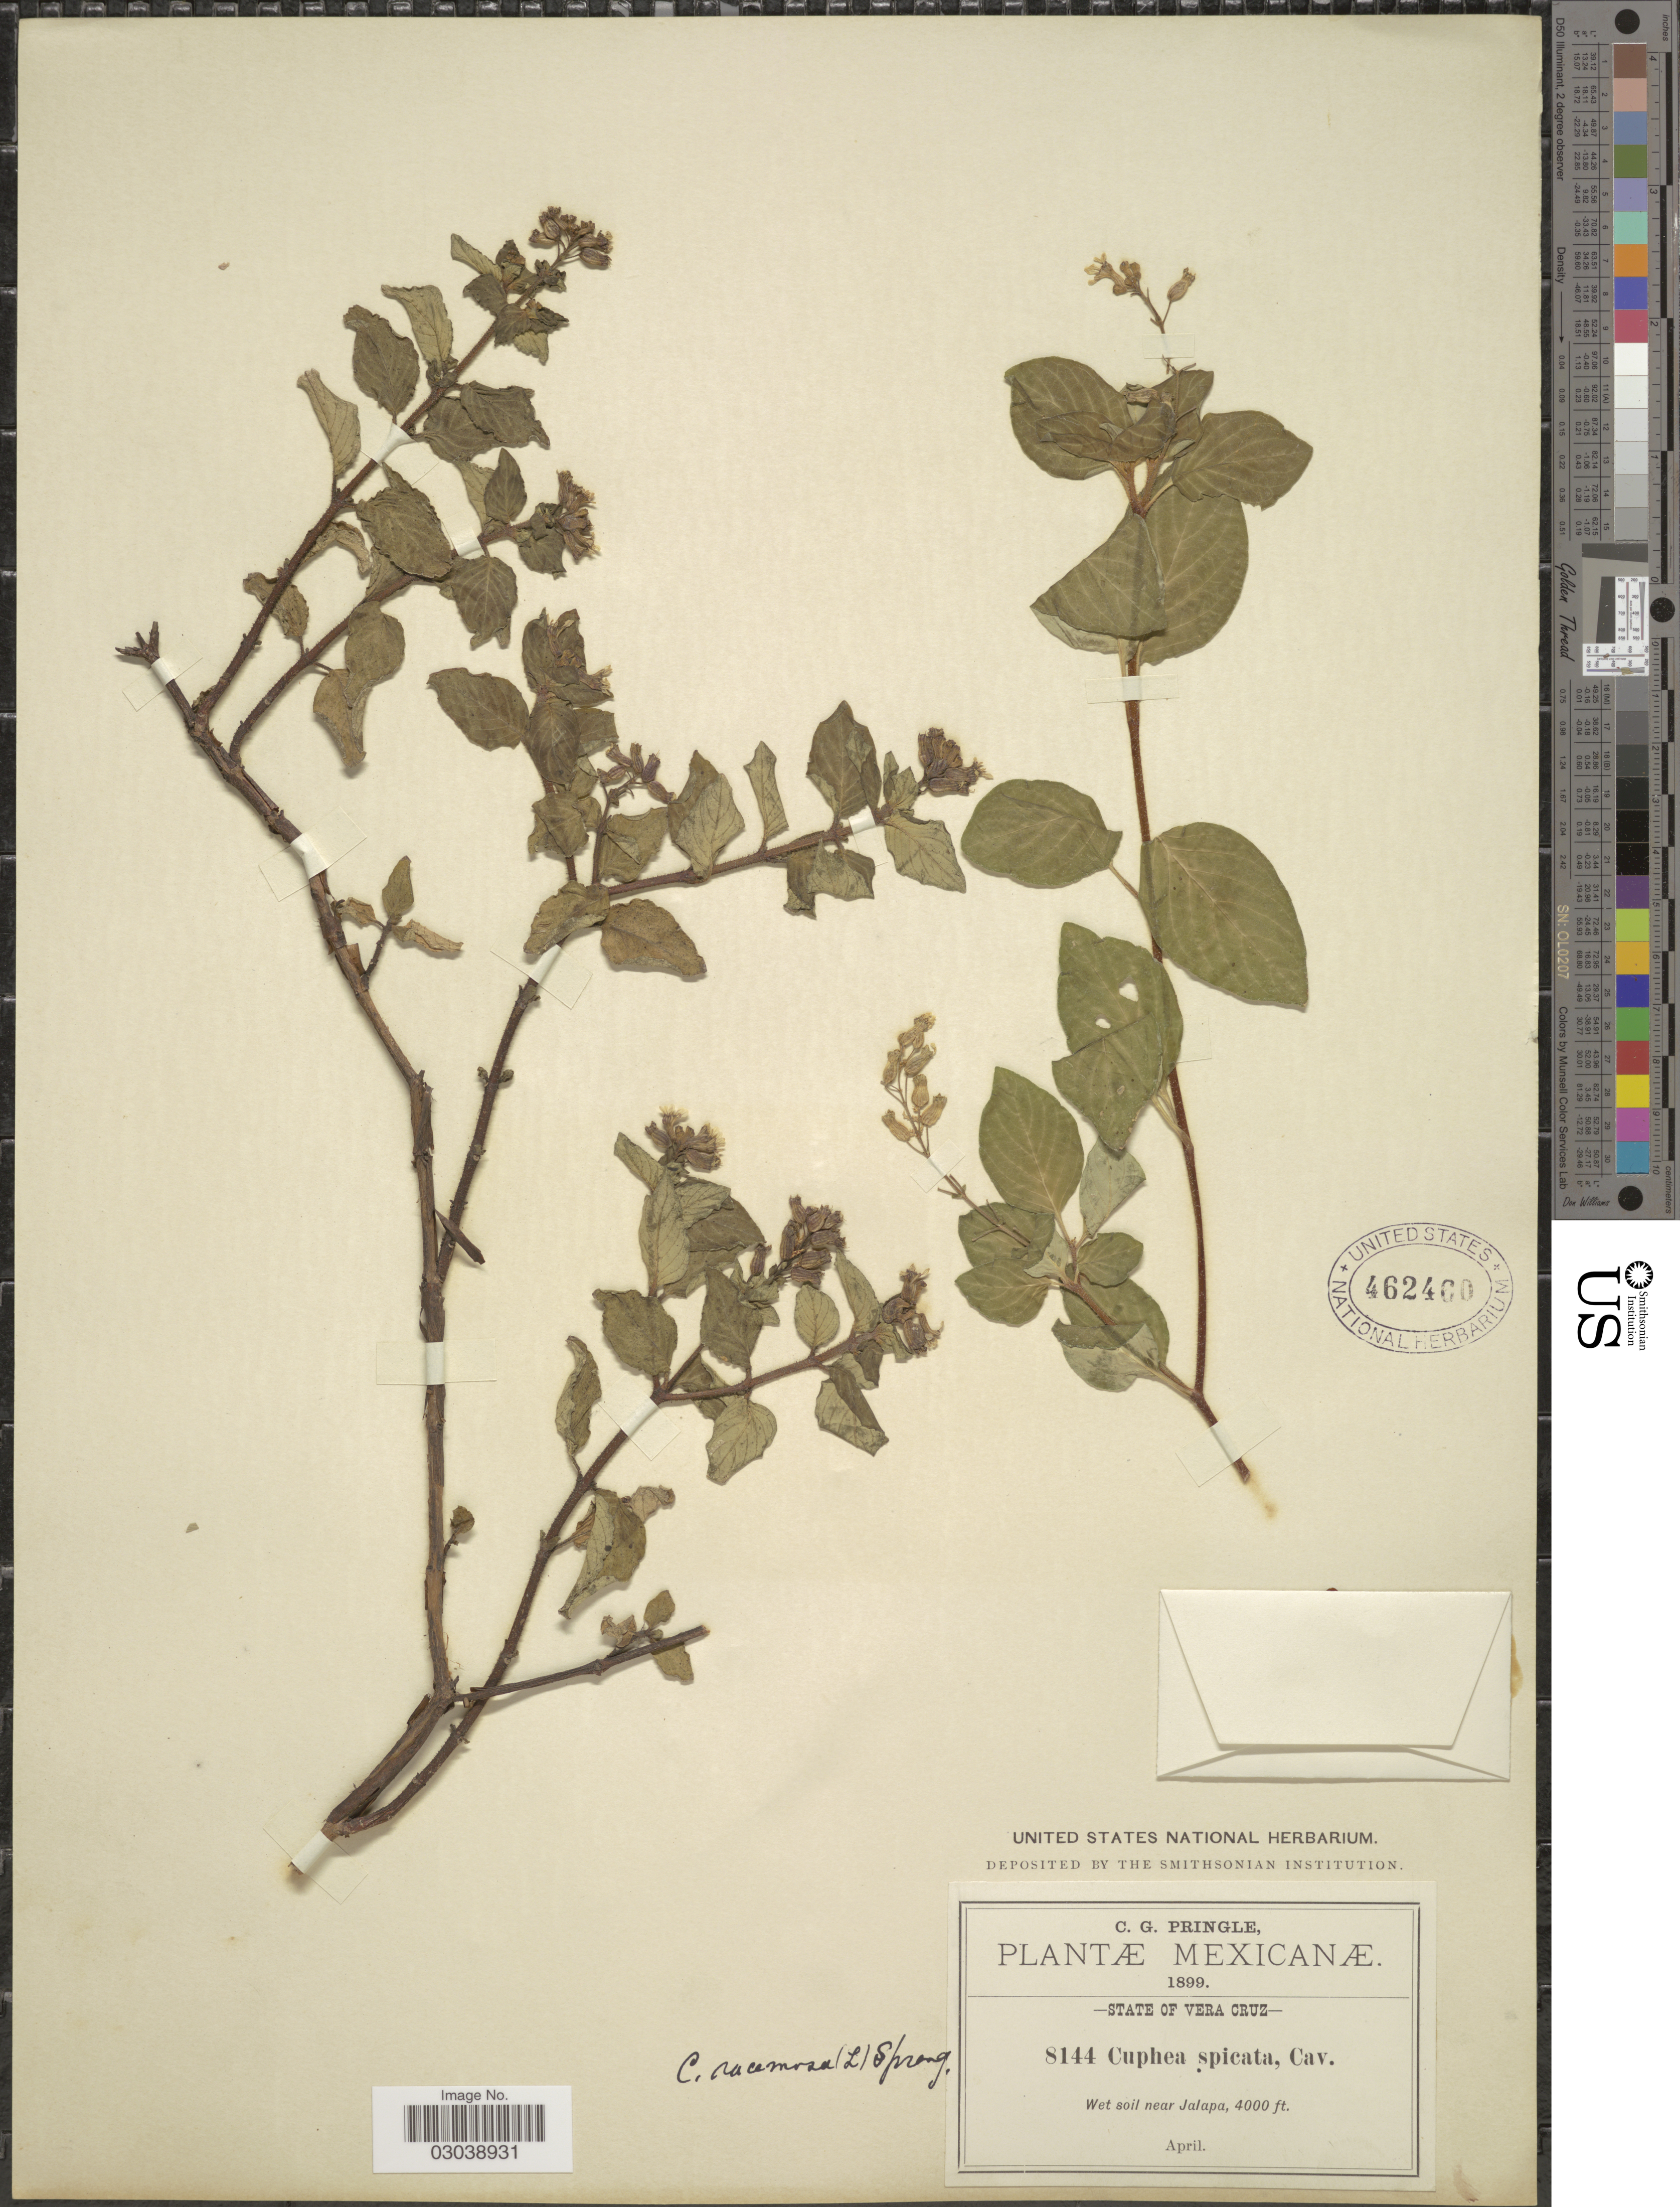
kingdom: Plantae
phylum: Tracheophyta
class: Magnoliopsida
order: Myrtales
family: Lythraceae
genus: Cuphea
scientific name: Cuphea racemosa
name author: (L. f.) Spreng.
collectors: C. G. Pringle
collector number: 8144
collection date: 1899-04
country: Mexico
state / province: Veracruz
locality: State of Vera Cruz, Wet soil near Jalapa.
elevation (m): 1219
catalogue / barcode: US 462460